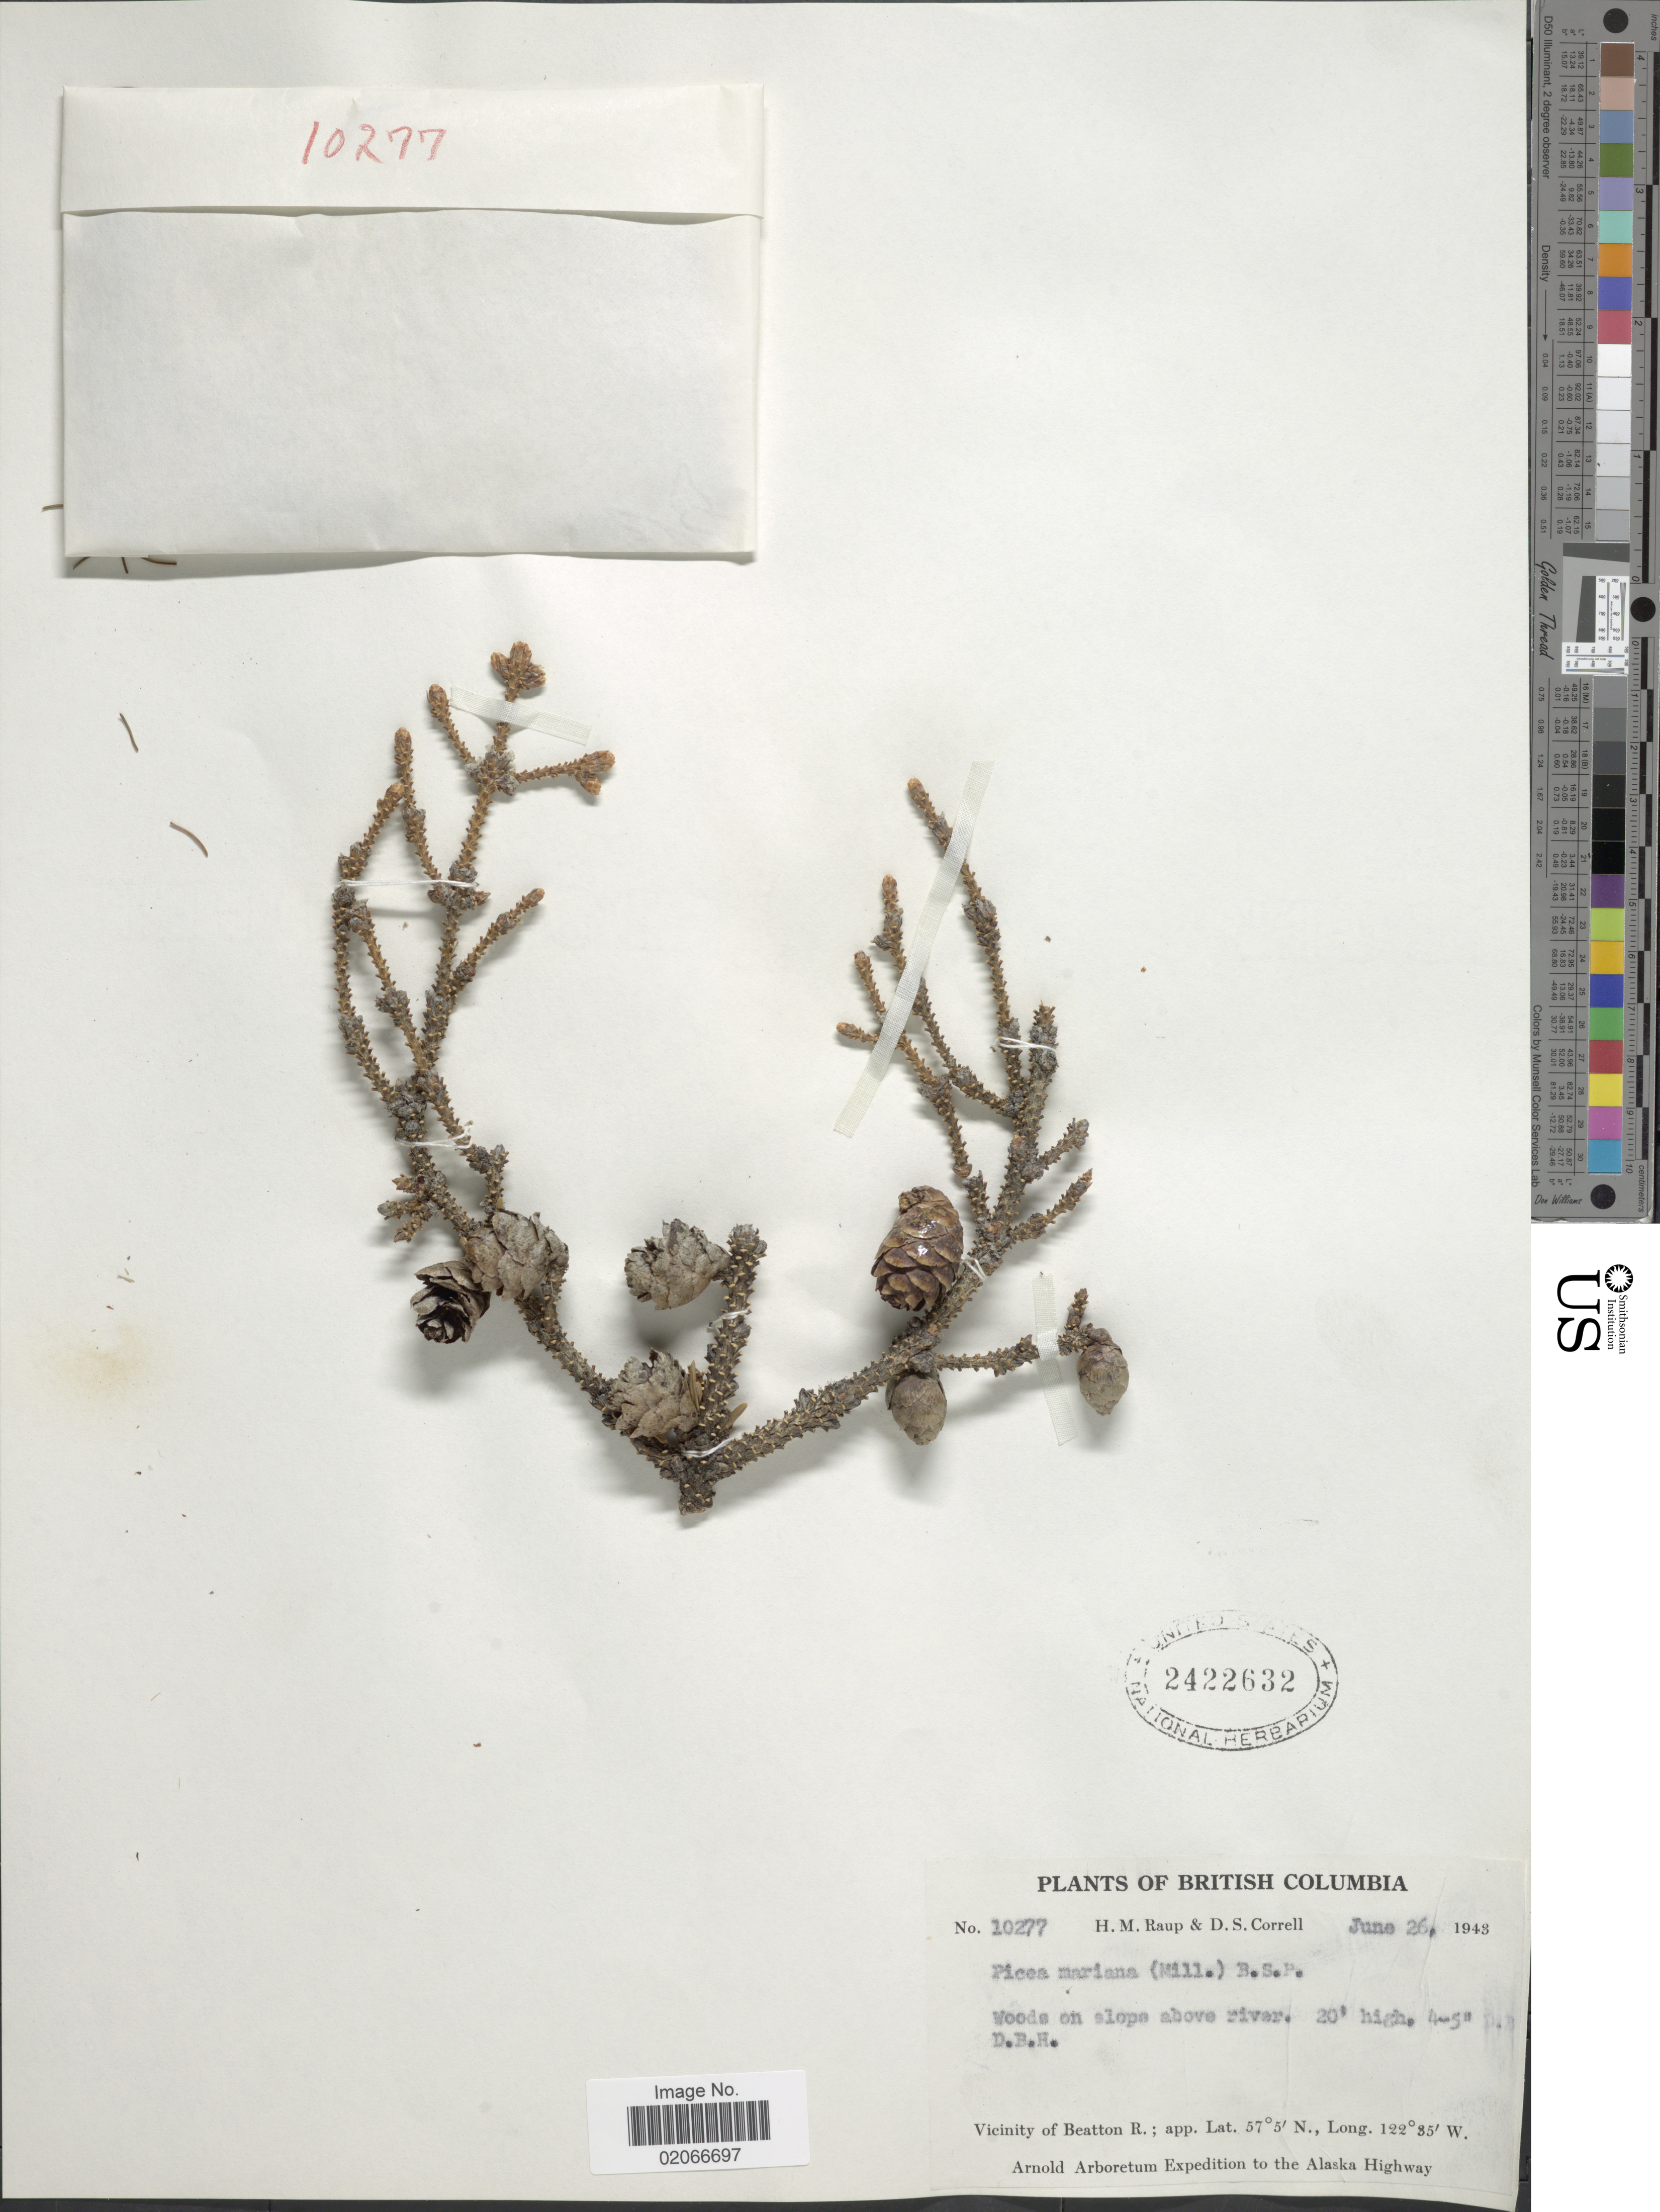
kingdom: Plantae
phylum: Tracheophyta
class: Pinopsida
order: Pinales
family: Pinaceae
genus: Picea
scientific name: Picea mariana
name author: (Mill.) Britton, Stearns & Poggenb.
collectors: H. Raup & D. S. Correll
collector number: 10277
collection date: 1943-06-26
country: Canada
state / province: British Columbia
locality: Vicinity of Beatton R.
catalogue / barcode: US 2422632